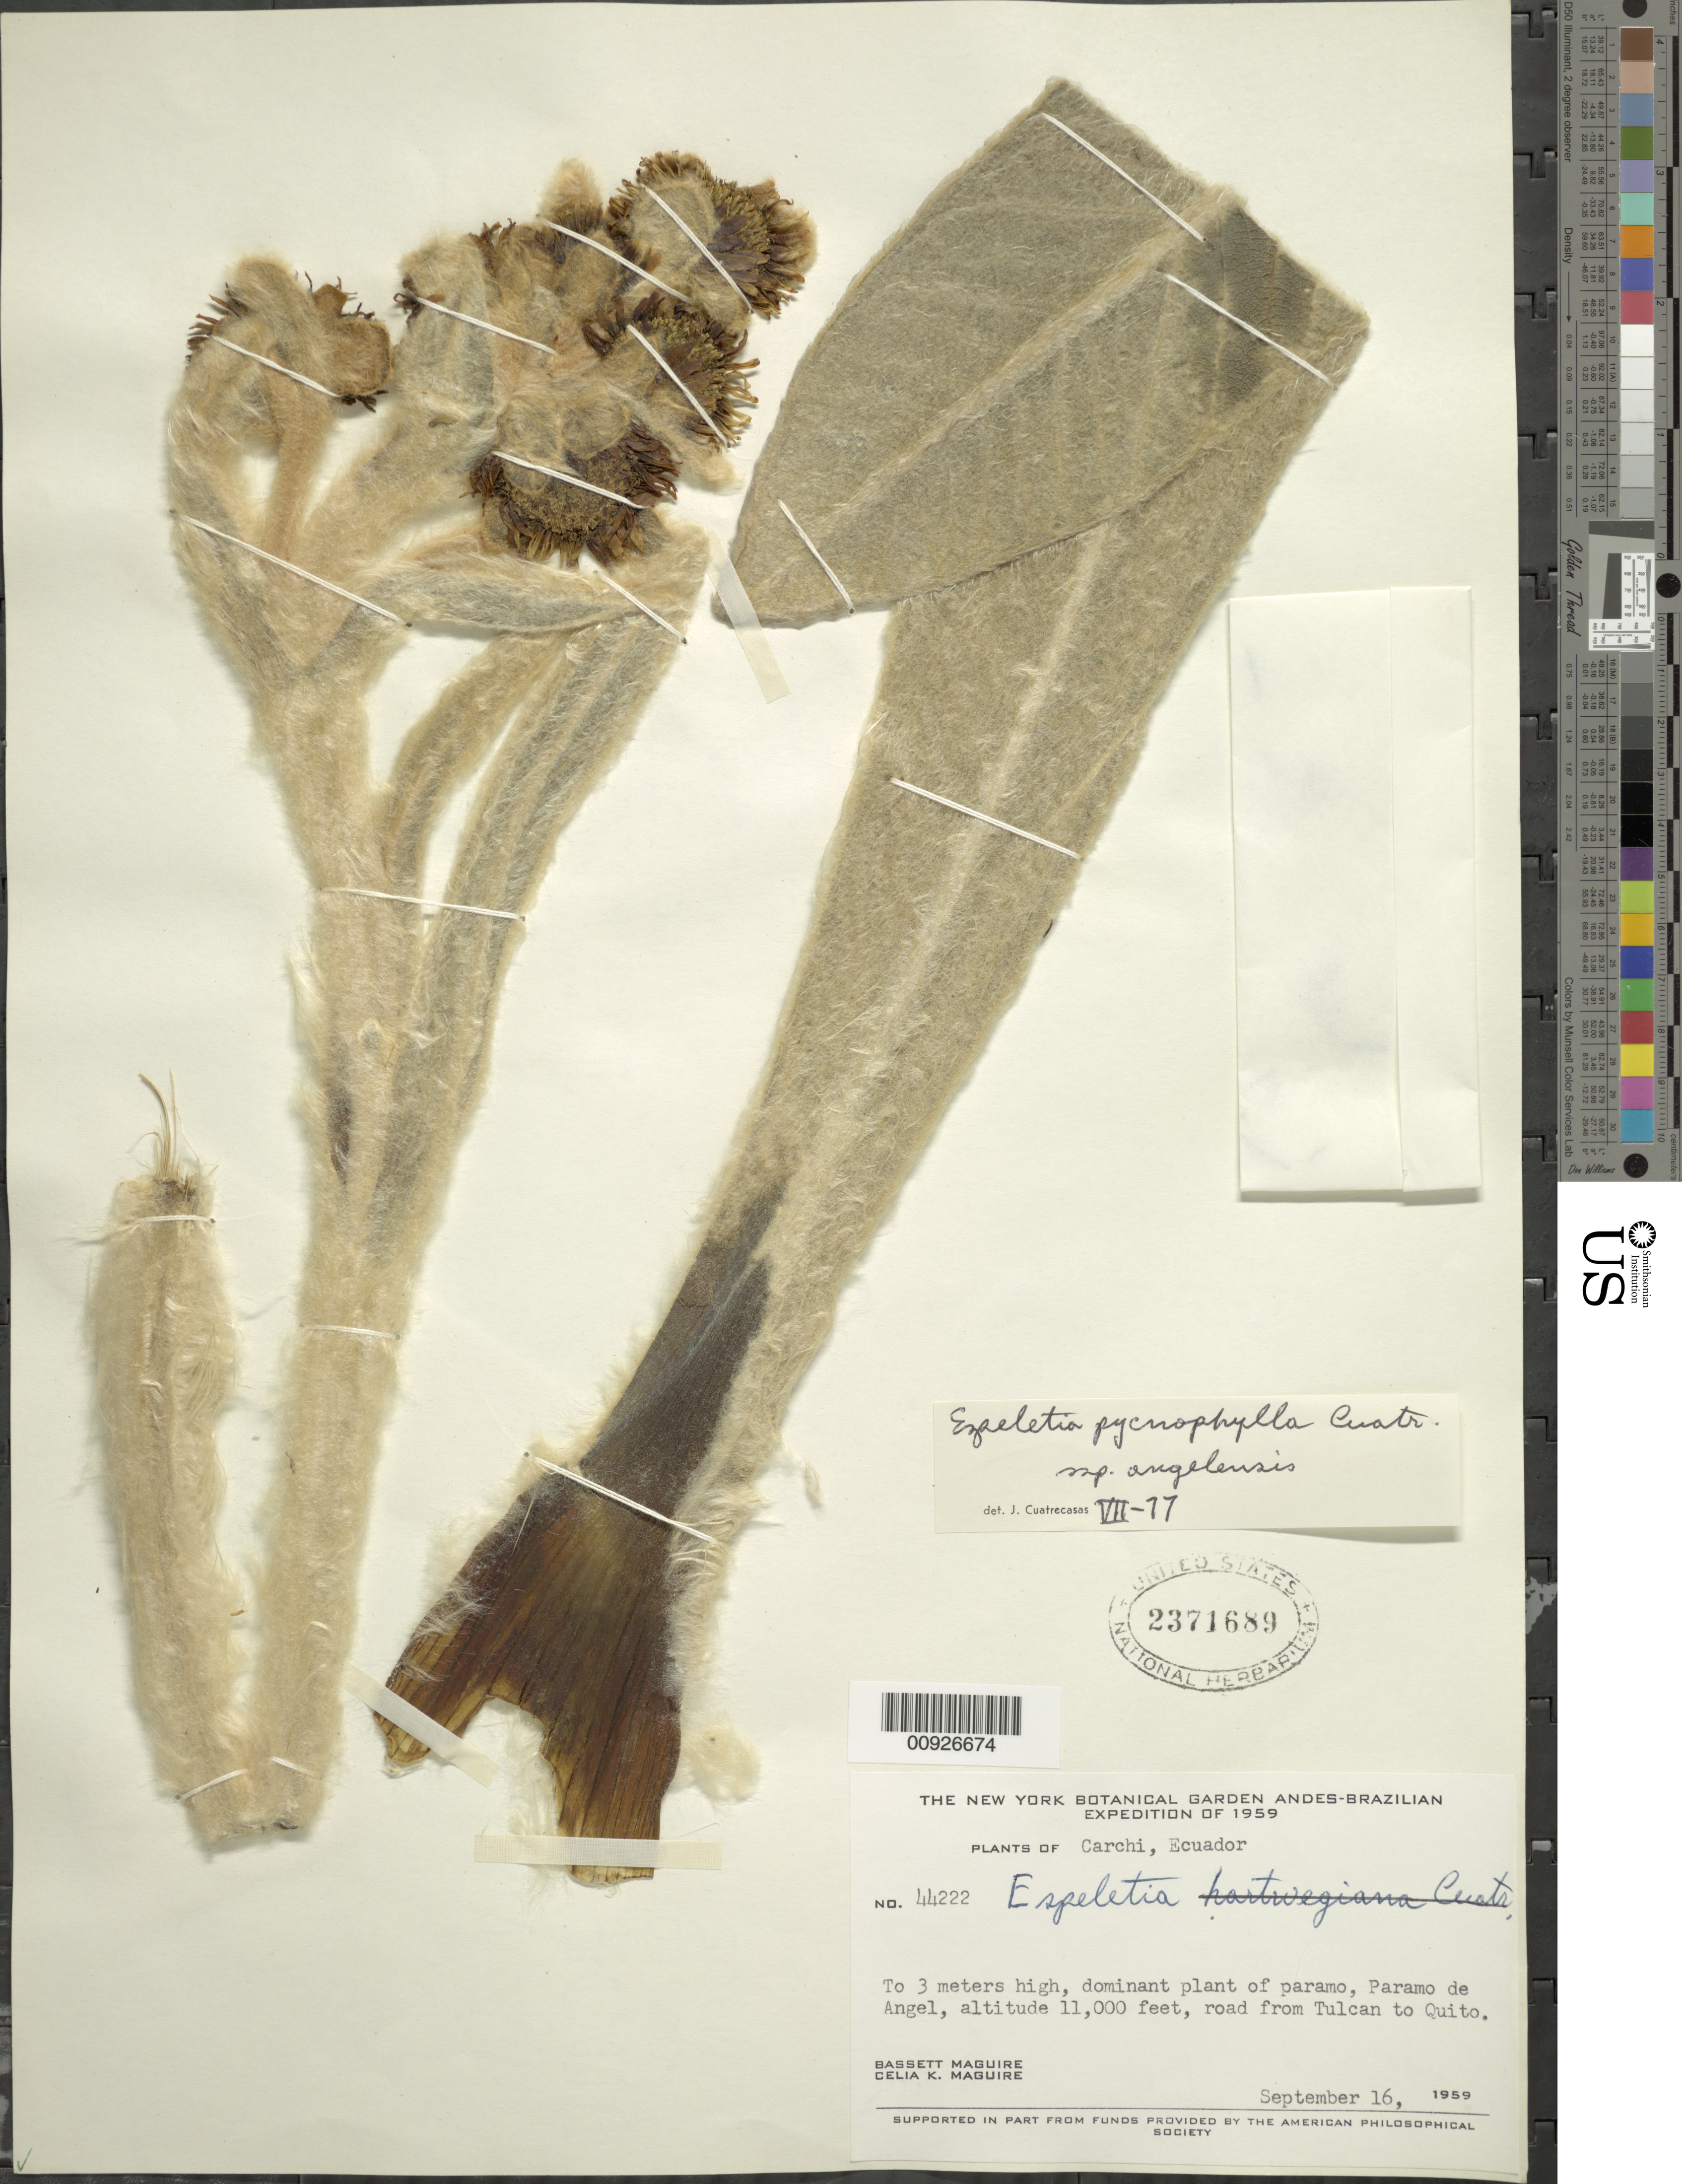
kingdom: Plantae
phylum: Tracheophyta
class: Magnoliopsida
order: Asterales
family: Asteraceae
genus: Espeletia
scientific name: Espeletia pycnophylla subsp. angelensis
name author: Cuatrec.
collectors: B. Maguire & C. K. Maguire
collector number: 44222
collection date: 1959-09-16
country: Ecuador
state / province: Carchi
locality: Páramo del Ángel. Carretera de Tulcán a Quito.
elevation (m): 3650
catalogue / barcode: US 2371689